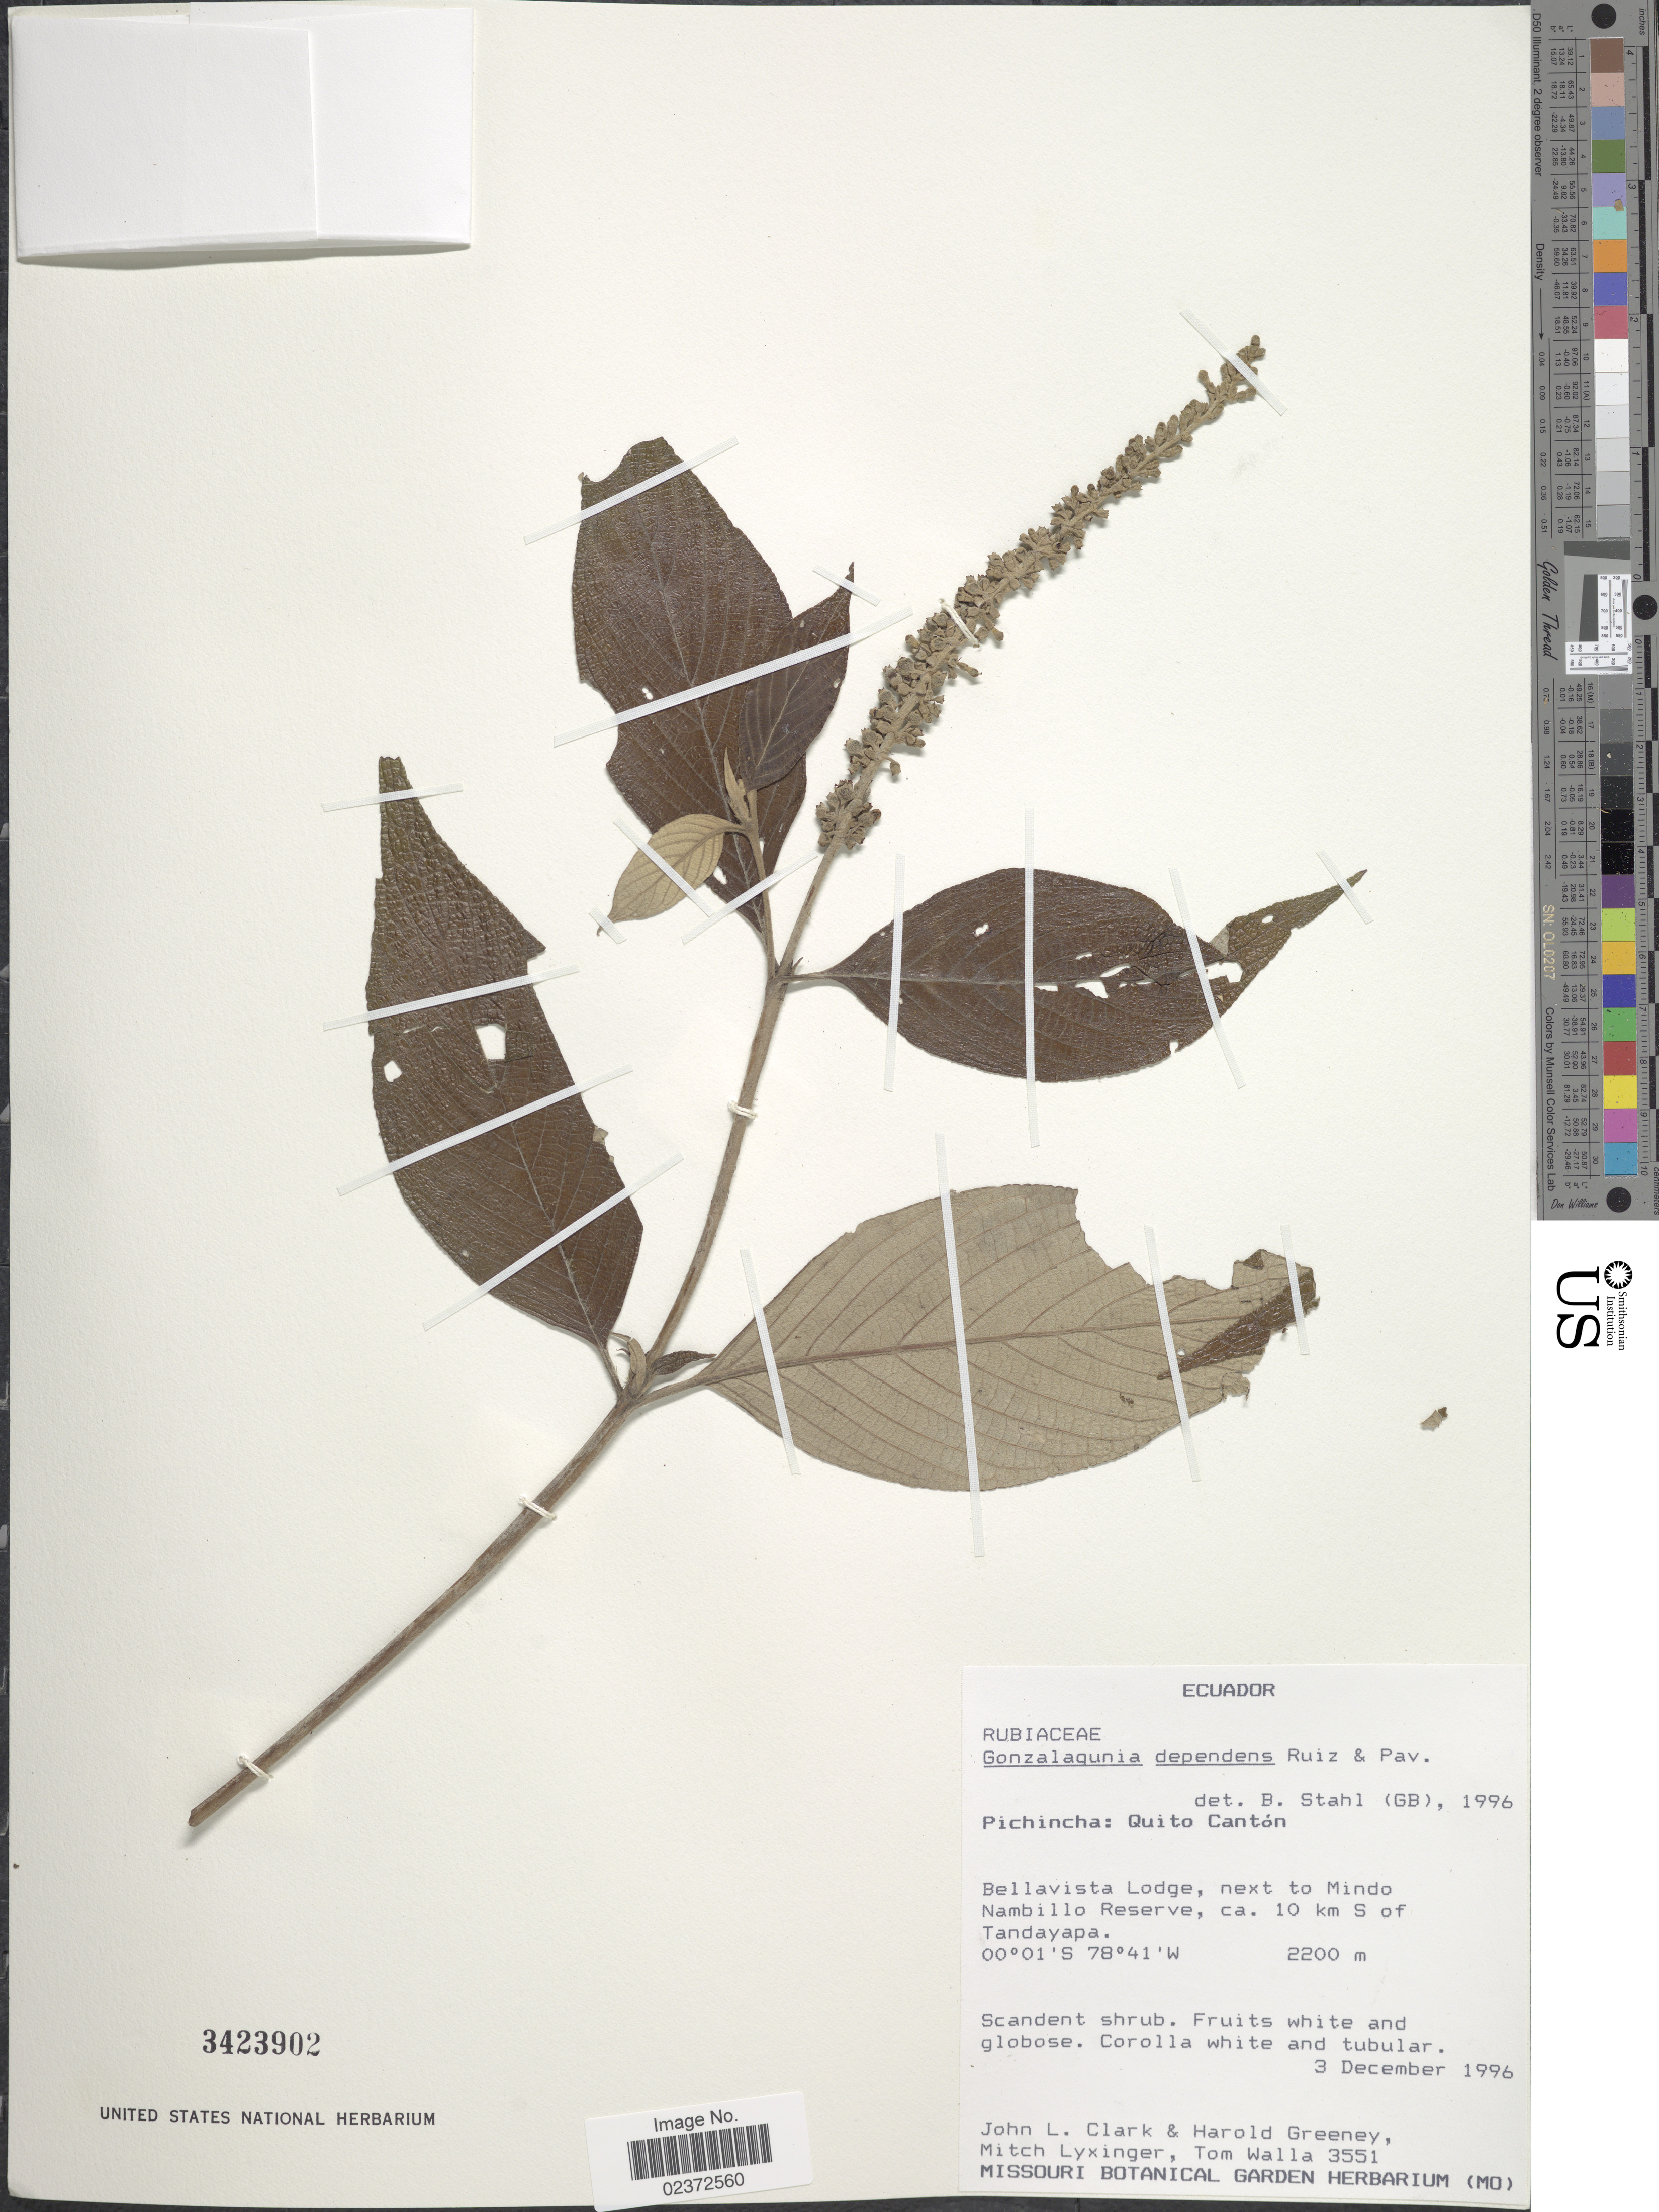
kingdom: Plantae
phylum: Tracheophyta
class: Magnoliopsida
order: Gentianales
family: Rubiaceae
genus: Gonzalagunia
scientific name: Gonzalagunia dependens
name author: Ruiz & Pav.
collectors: J. L. Clark, H. Greeney, M. Lyxinger & T. Walla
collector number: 3551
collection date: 1996-12-03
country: Ecuador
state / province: Pichincha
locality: Quito Cantón, Bellavista Lodge, next to Mindo Nambillo Reserve, ca. 10 km S of Tandayapa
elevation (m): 2200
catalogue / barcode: US 3423902